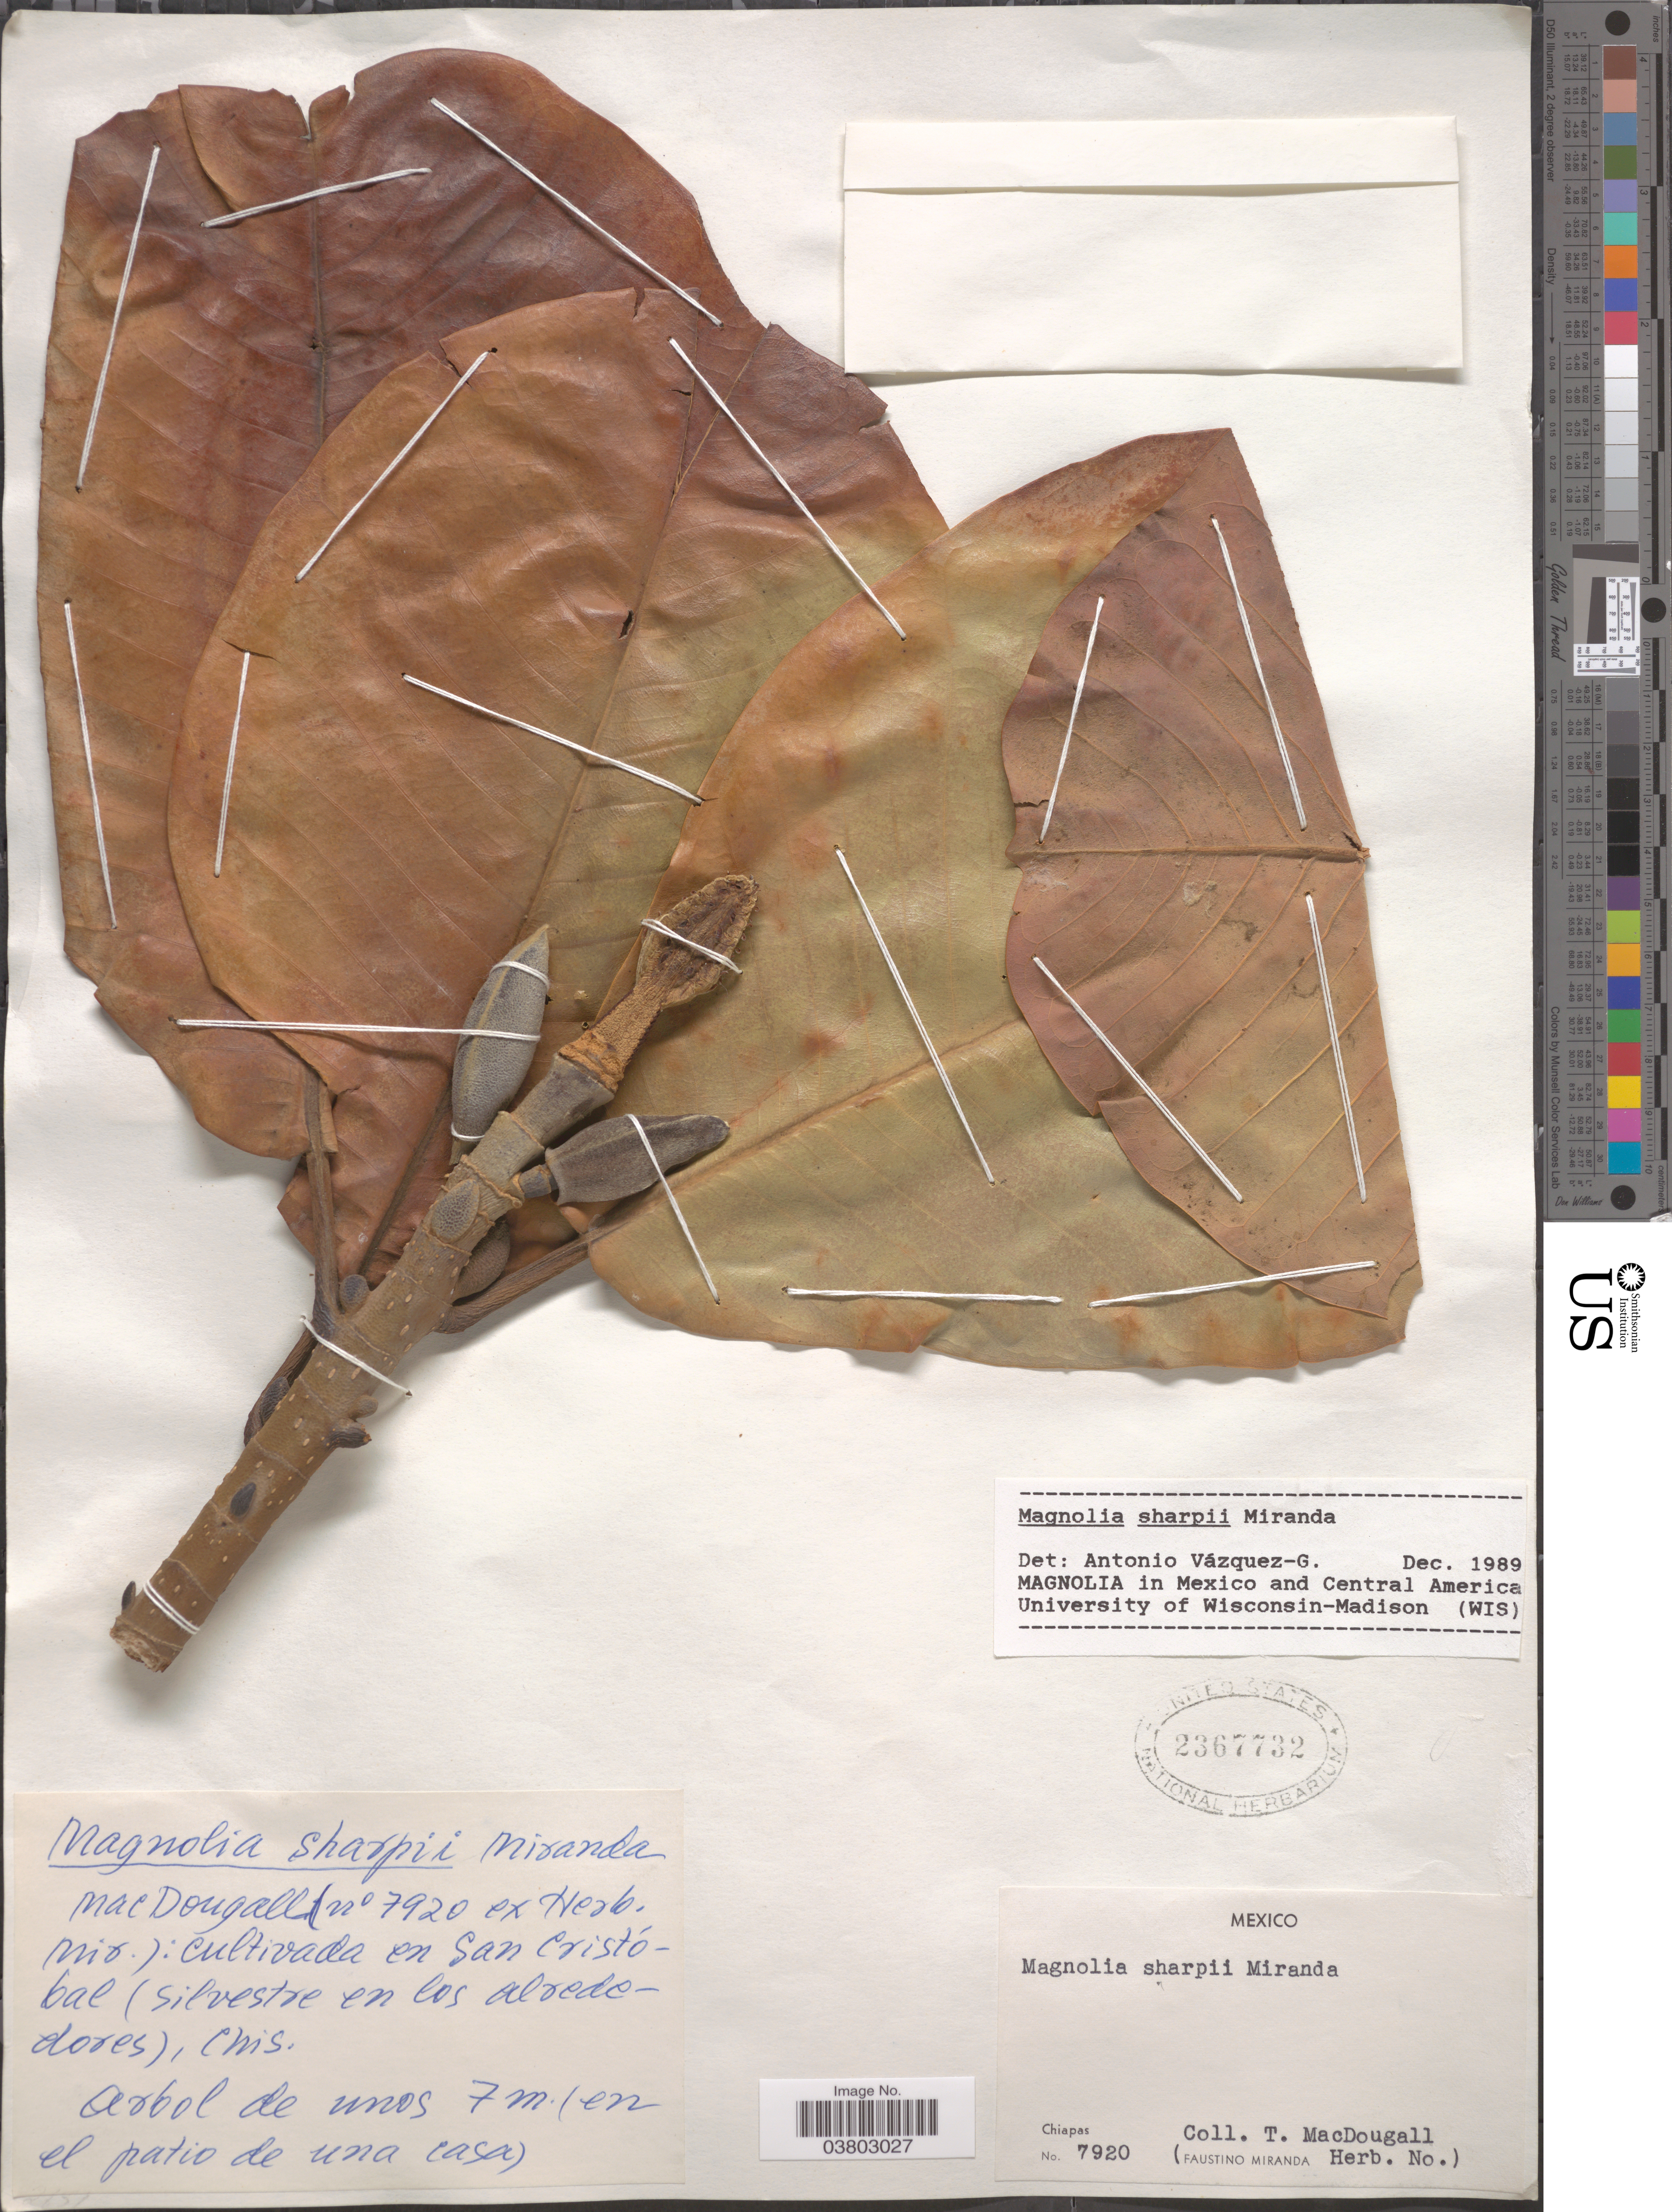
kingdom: Plantae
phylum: Tracheophyta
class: Magnoliopsida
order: Magnoliales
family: Magnoliaceae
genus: Magnolia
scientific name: Magnolia sharpii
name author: Miranda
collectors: T. B. MacDougall & F. Miranda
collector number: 7920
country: Mexico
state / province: Chiapas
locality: San Cristóbal (silvestre en los alrededores).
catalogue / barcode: US 2367732